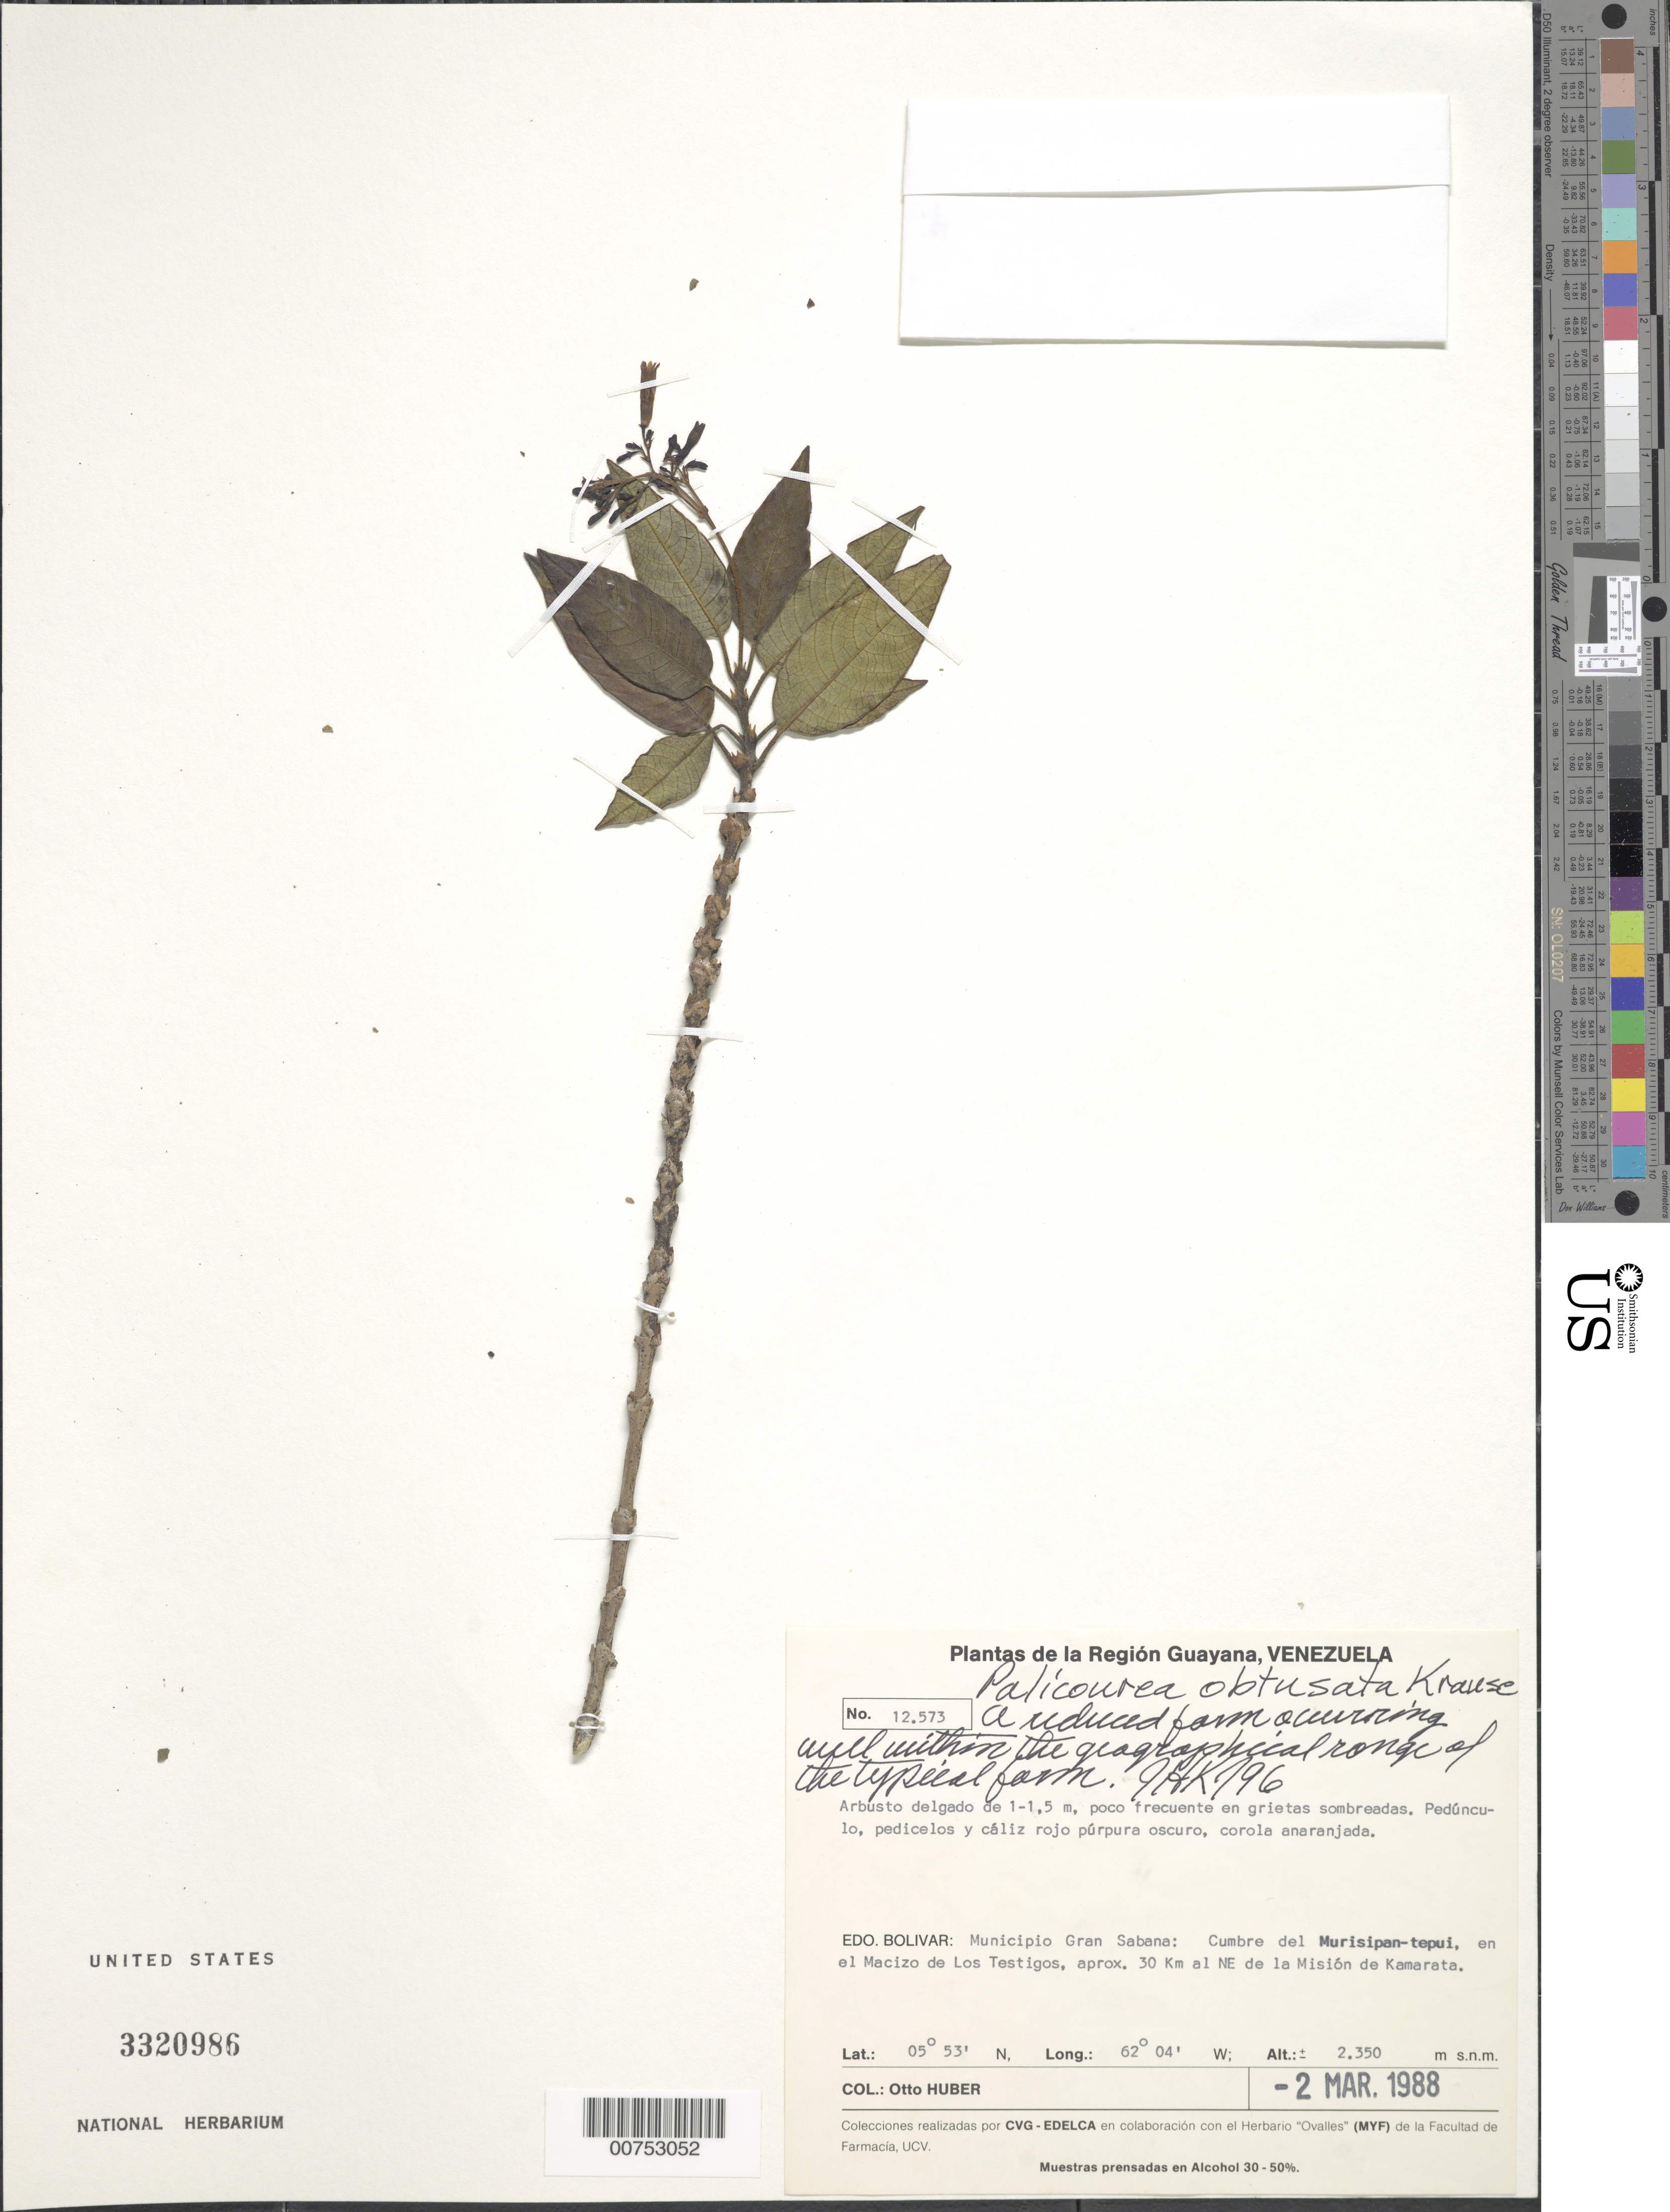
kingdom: Plantae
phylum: Tracheophyta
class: Magnoliopsida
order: Gentianales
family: Rubiaceae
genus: Palicourea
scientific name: Palicourea obtusata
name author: K. Krause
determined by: Kirkbride, J. H.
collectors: O. Huber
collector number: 12573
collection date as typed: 2-Mar-88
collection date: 1988-03-02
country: Venezuela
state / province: Bolívar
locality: Mun. Gran Sabana, Murisipan-tepuí, en el Macizo de Los Testigos, 30 km NE de la Misión de Kamarata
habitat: En grietas sombreadas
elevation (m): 2350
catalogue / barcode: US 3320986